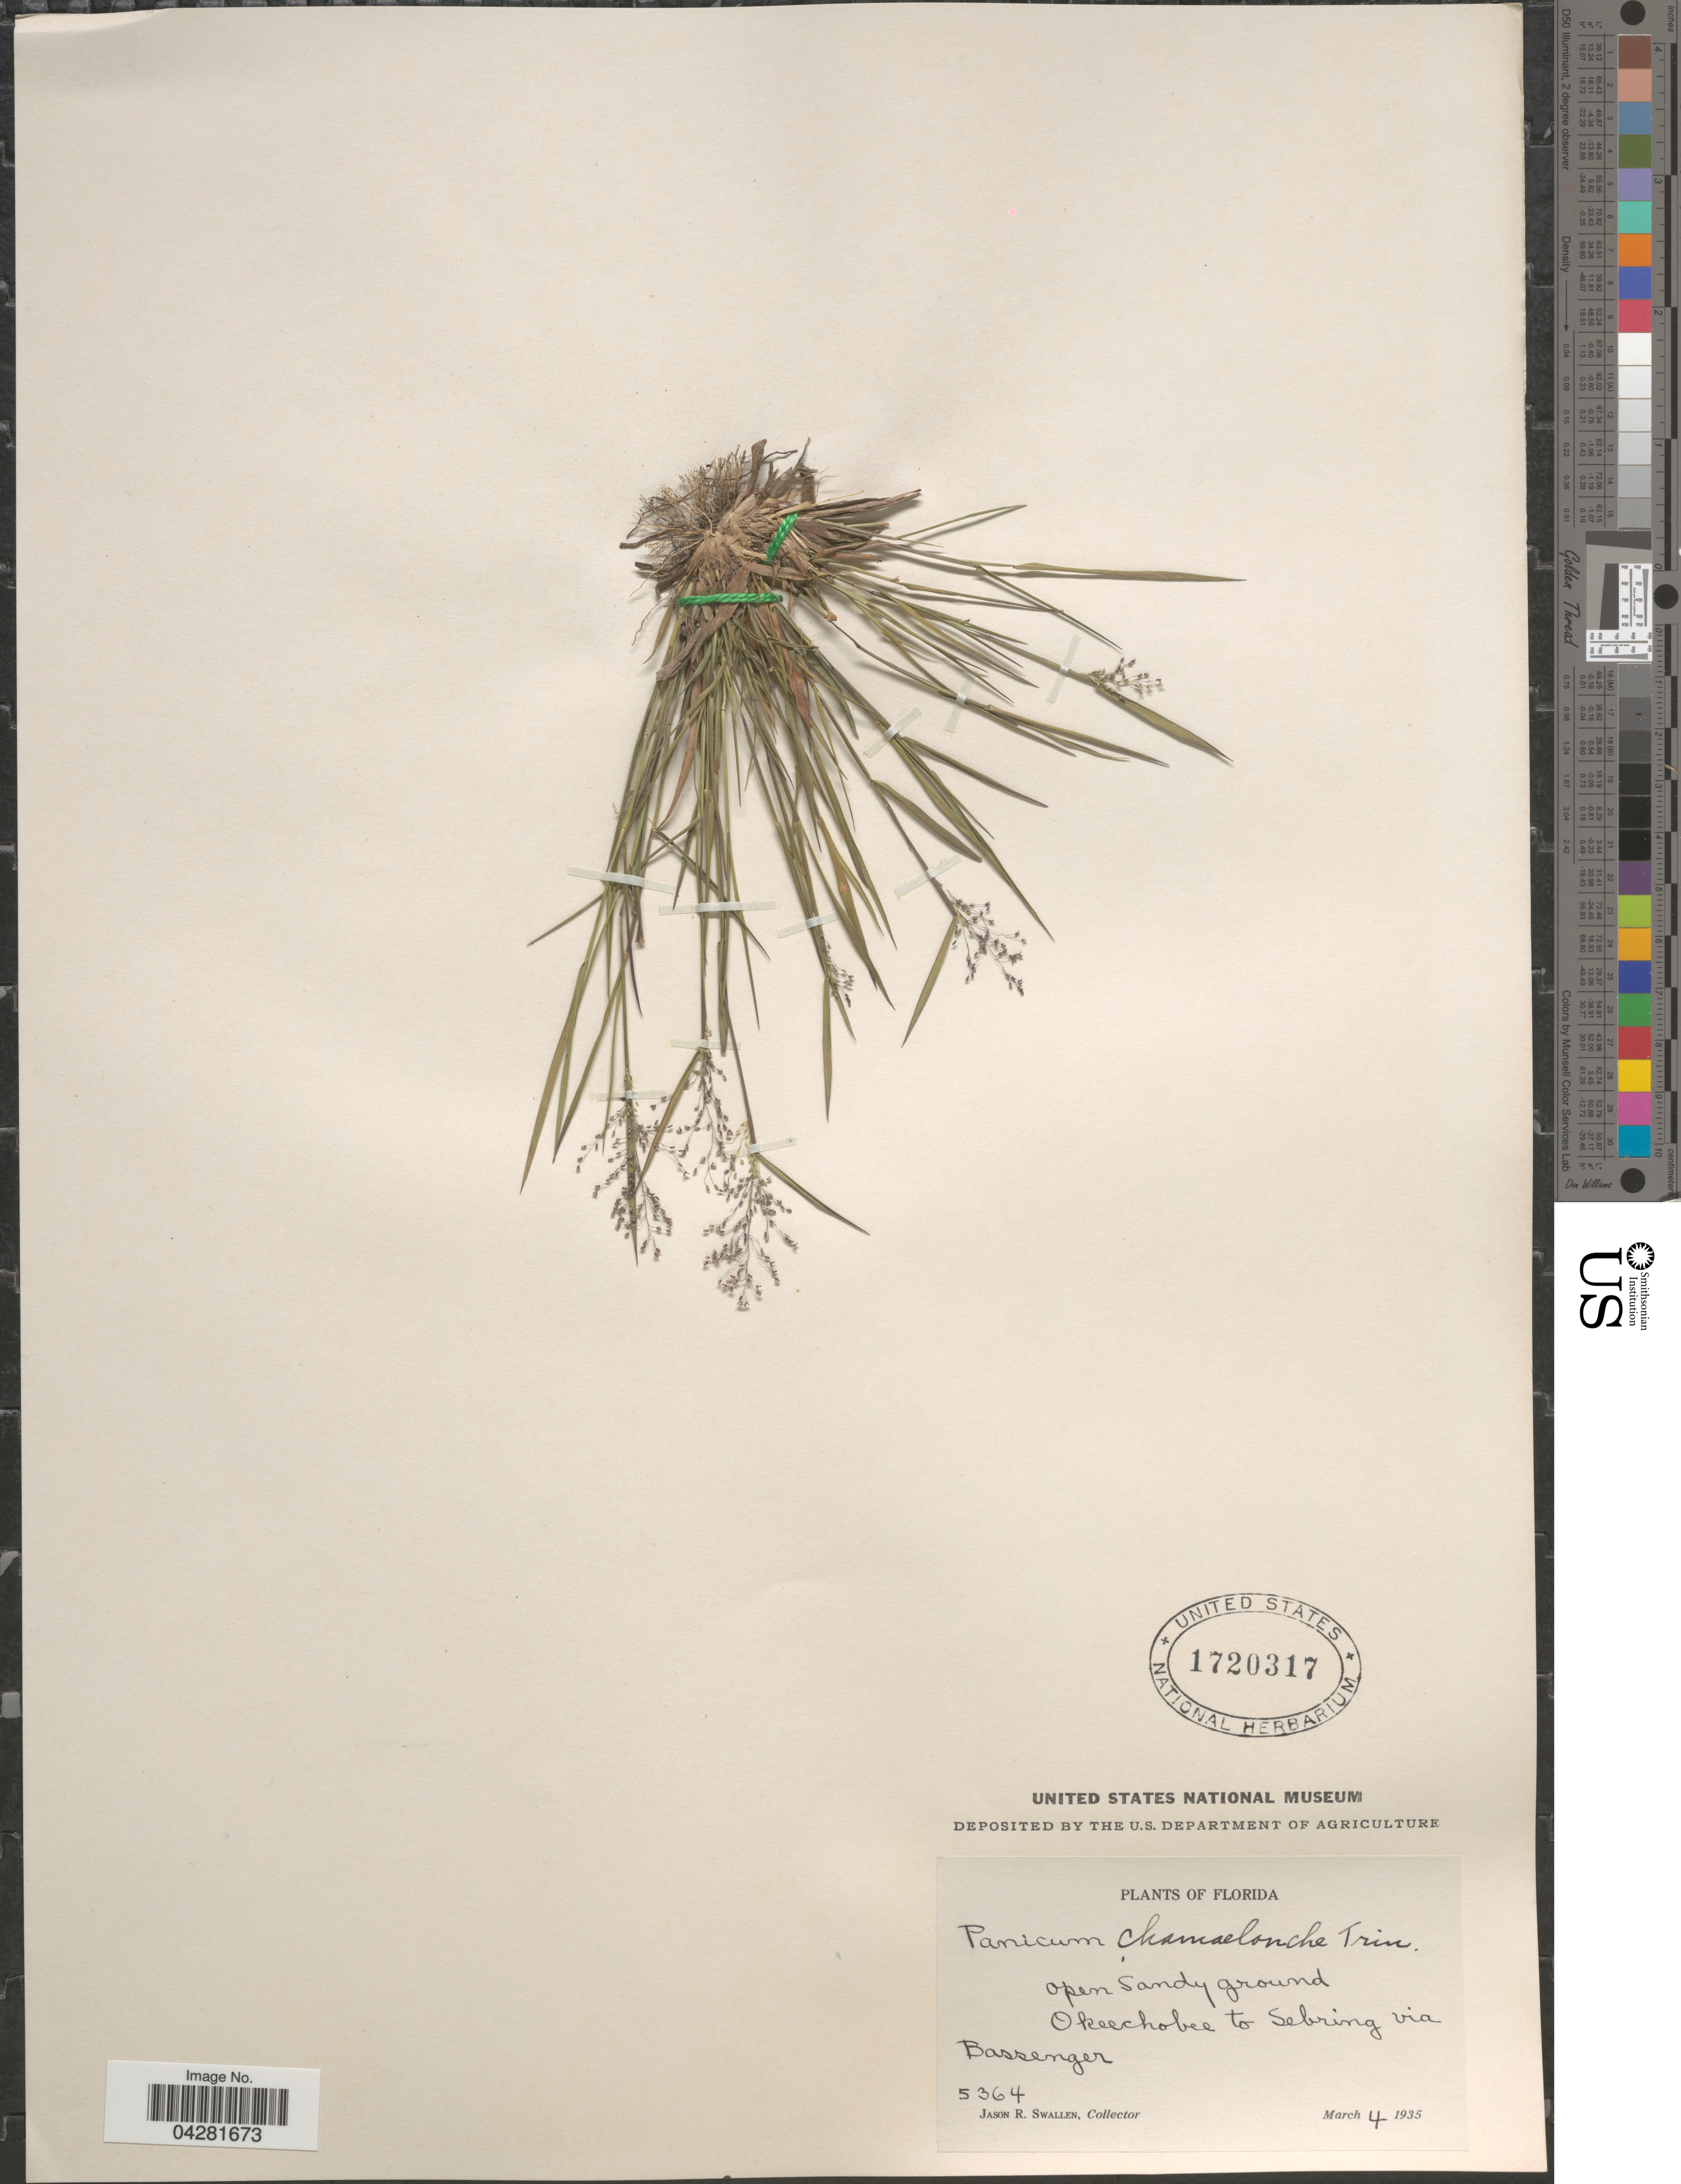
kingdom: Plantae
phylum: Tracheophyta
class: Liliopsida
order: Poales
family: Poaceae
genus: Dichanthelium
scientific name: Dichanthelium ensifolium var. ensifolium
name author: (Baldwin ex Elliot) Gould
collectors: J. R. Swallen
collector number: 5364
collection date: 1935-03-04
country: United States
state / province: Florida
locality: Okeechobee to Sebring via Bassenger.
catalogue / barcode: US 1720317